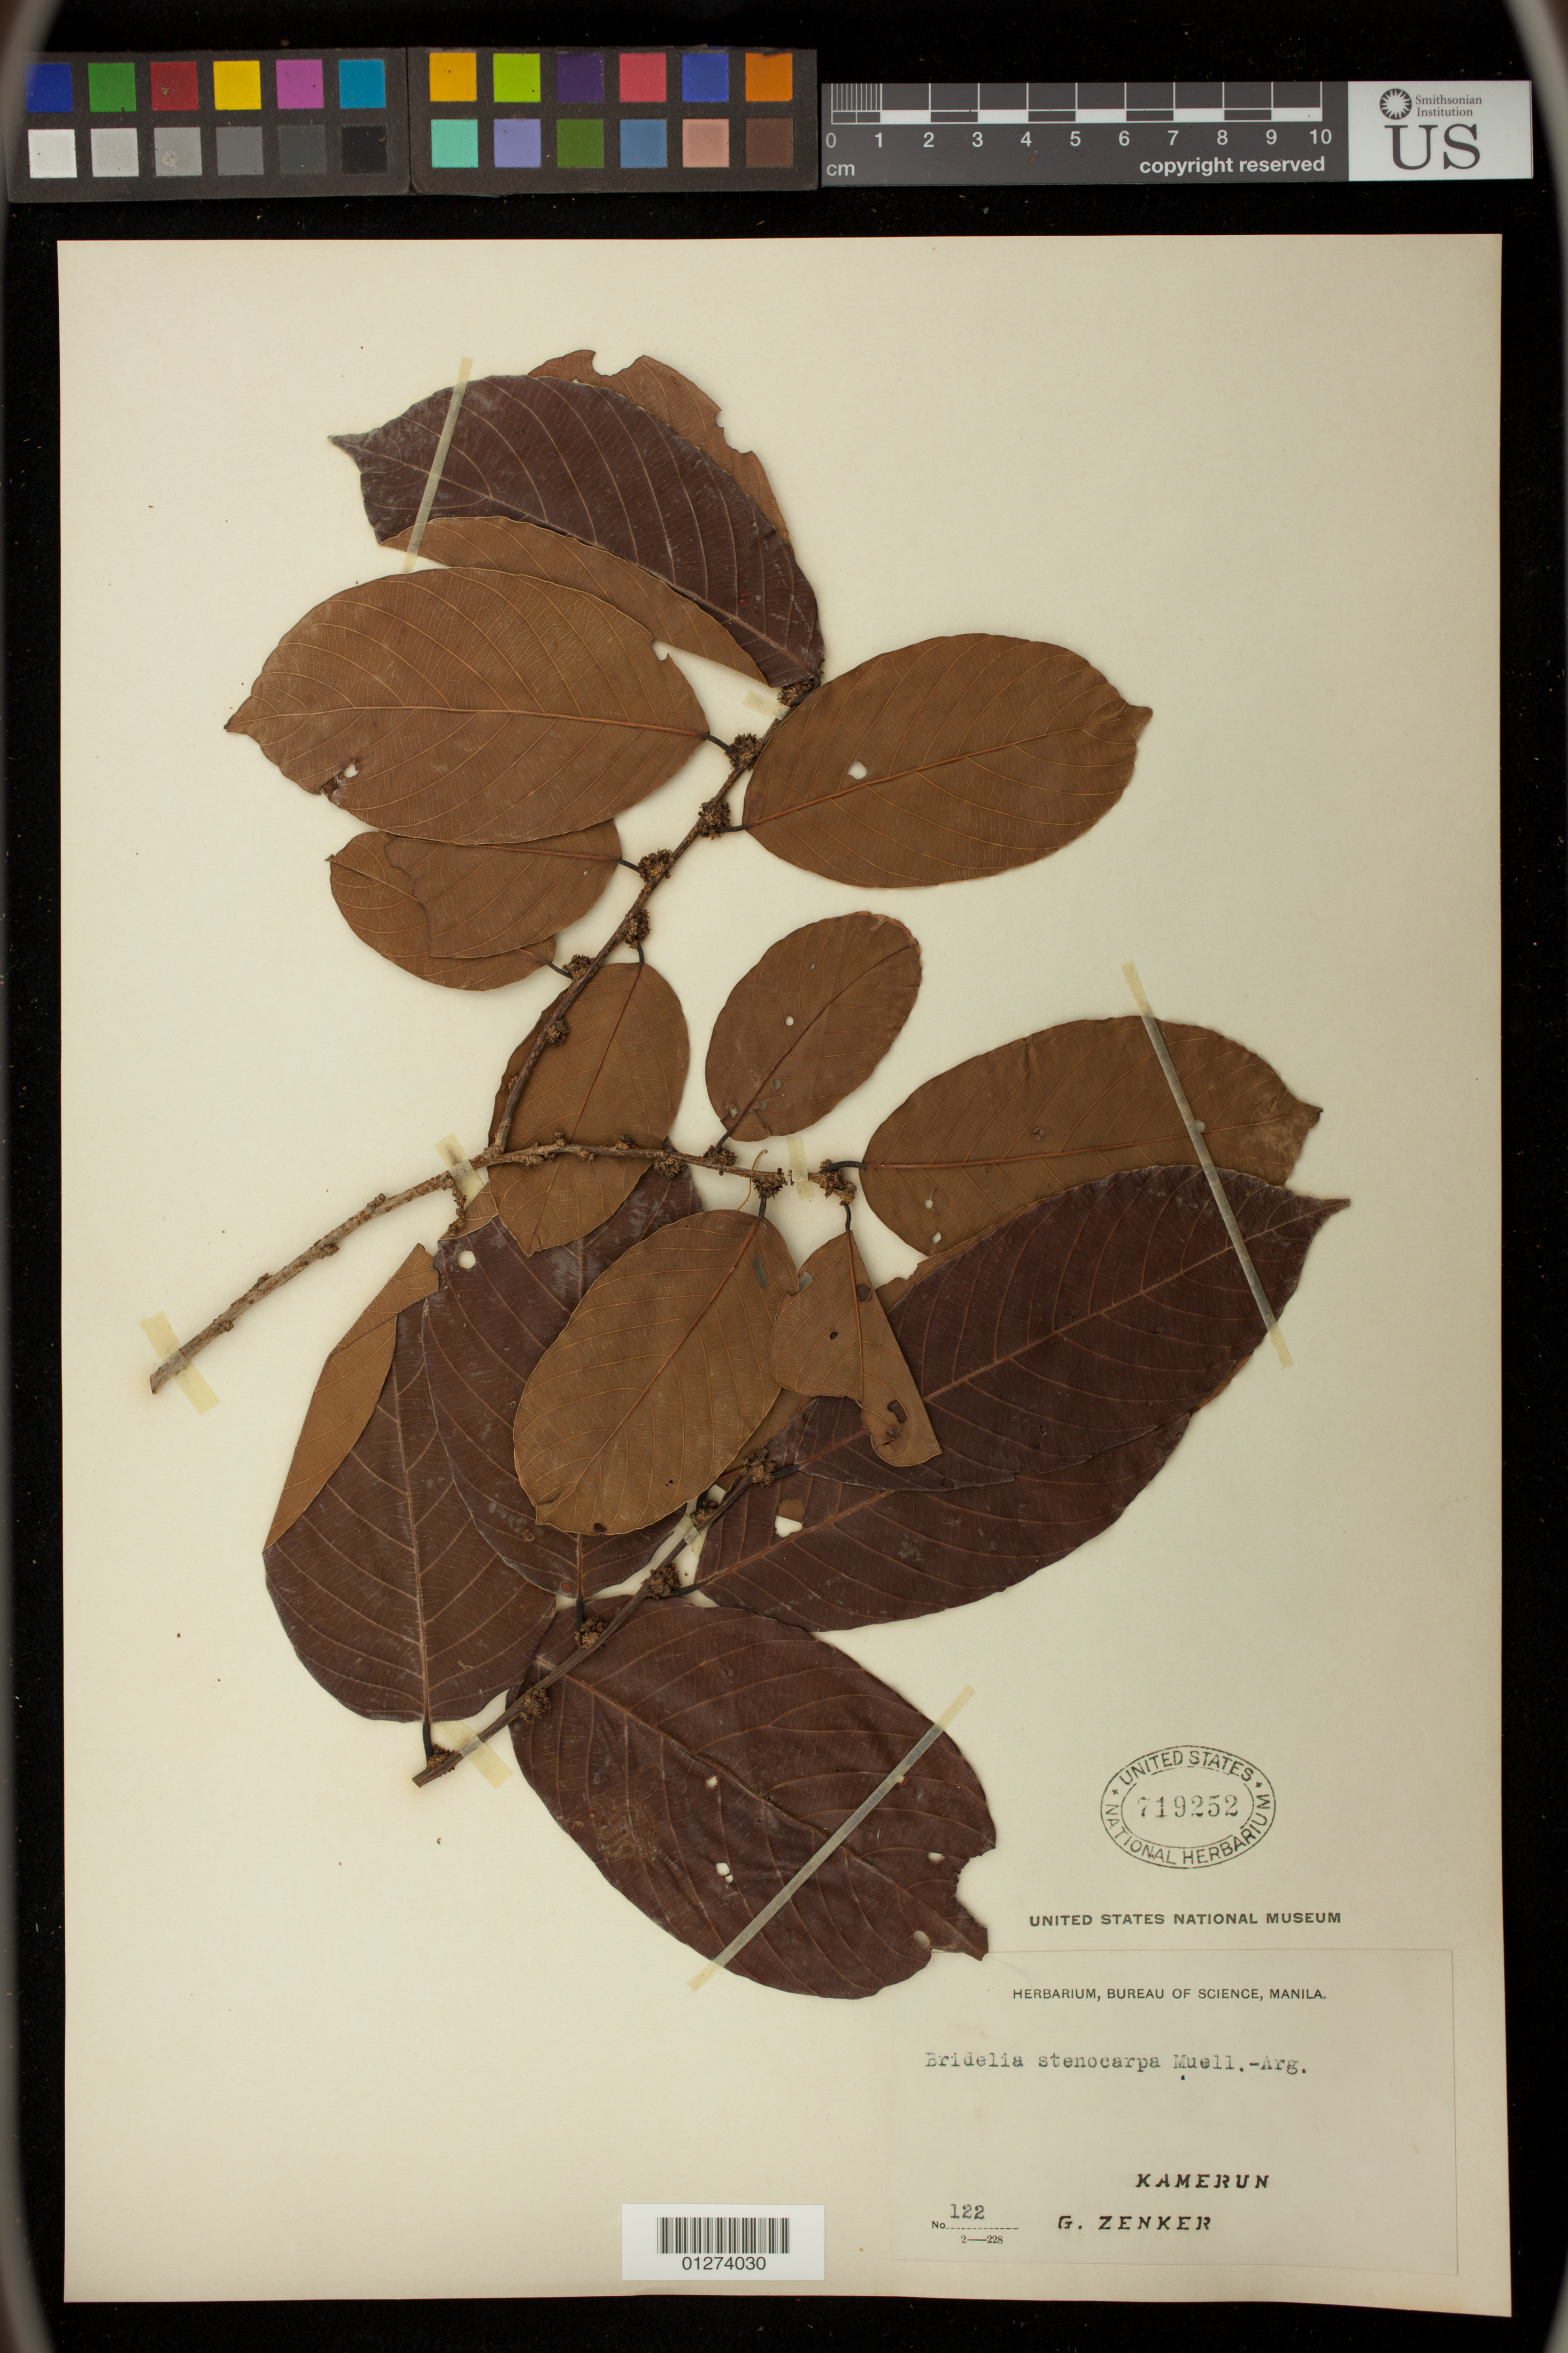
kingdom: Plantae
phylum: Tracheophyta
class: Magnoliopsida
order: Malpighiales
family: Phyllanthaceae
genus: Bridelia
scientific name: Bridelia stenocarpa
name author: Müll. Arg.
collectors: G. A. Zenker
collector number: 122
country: Cameroon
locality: Kamerun.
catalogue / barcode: US 719252